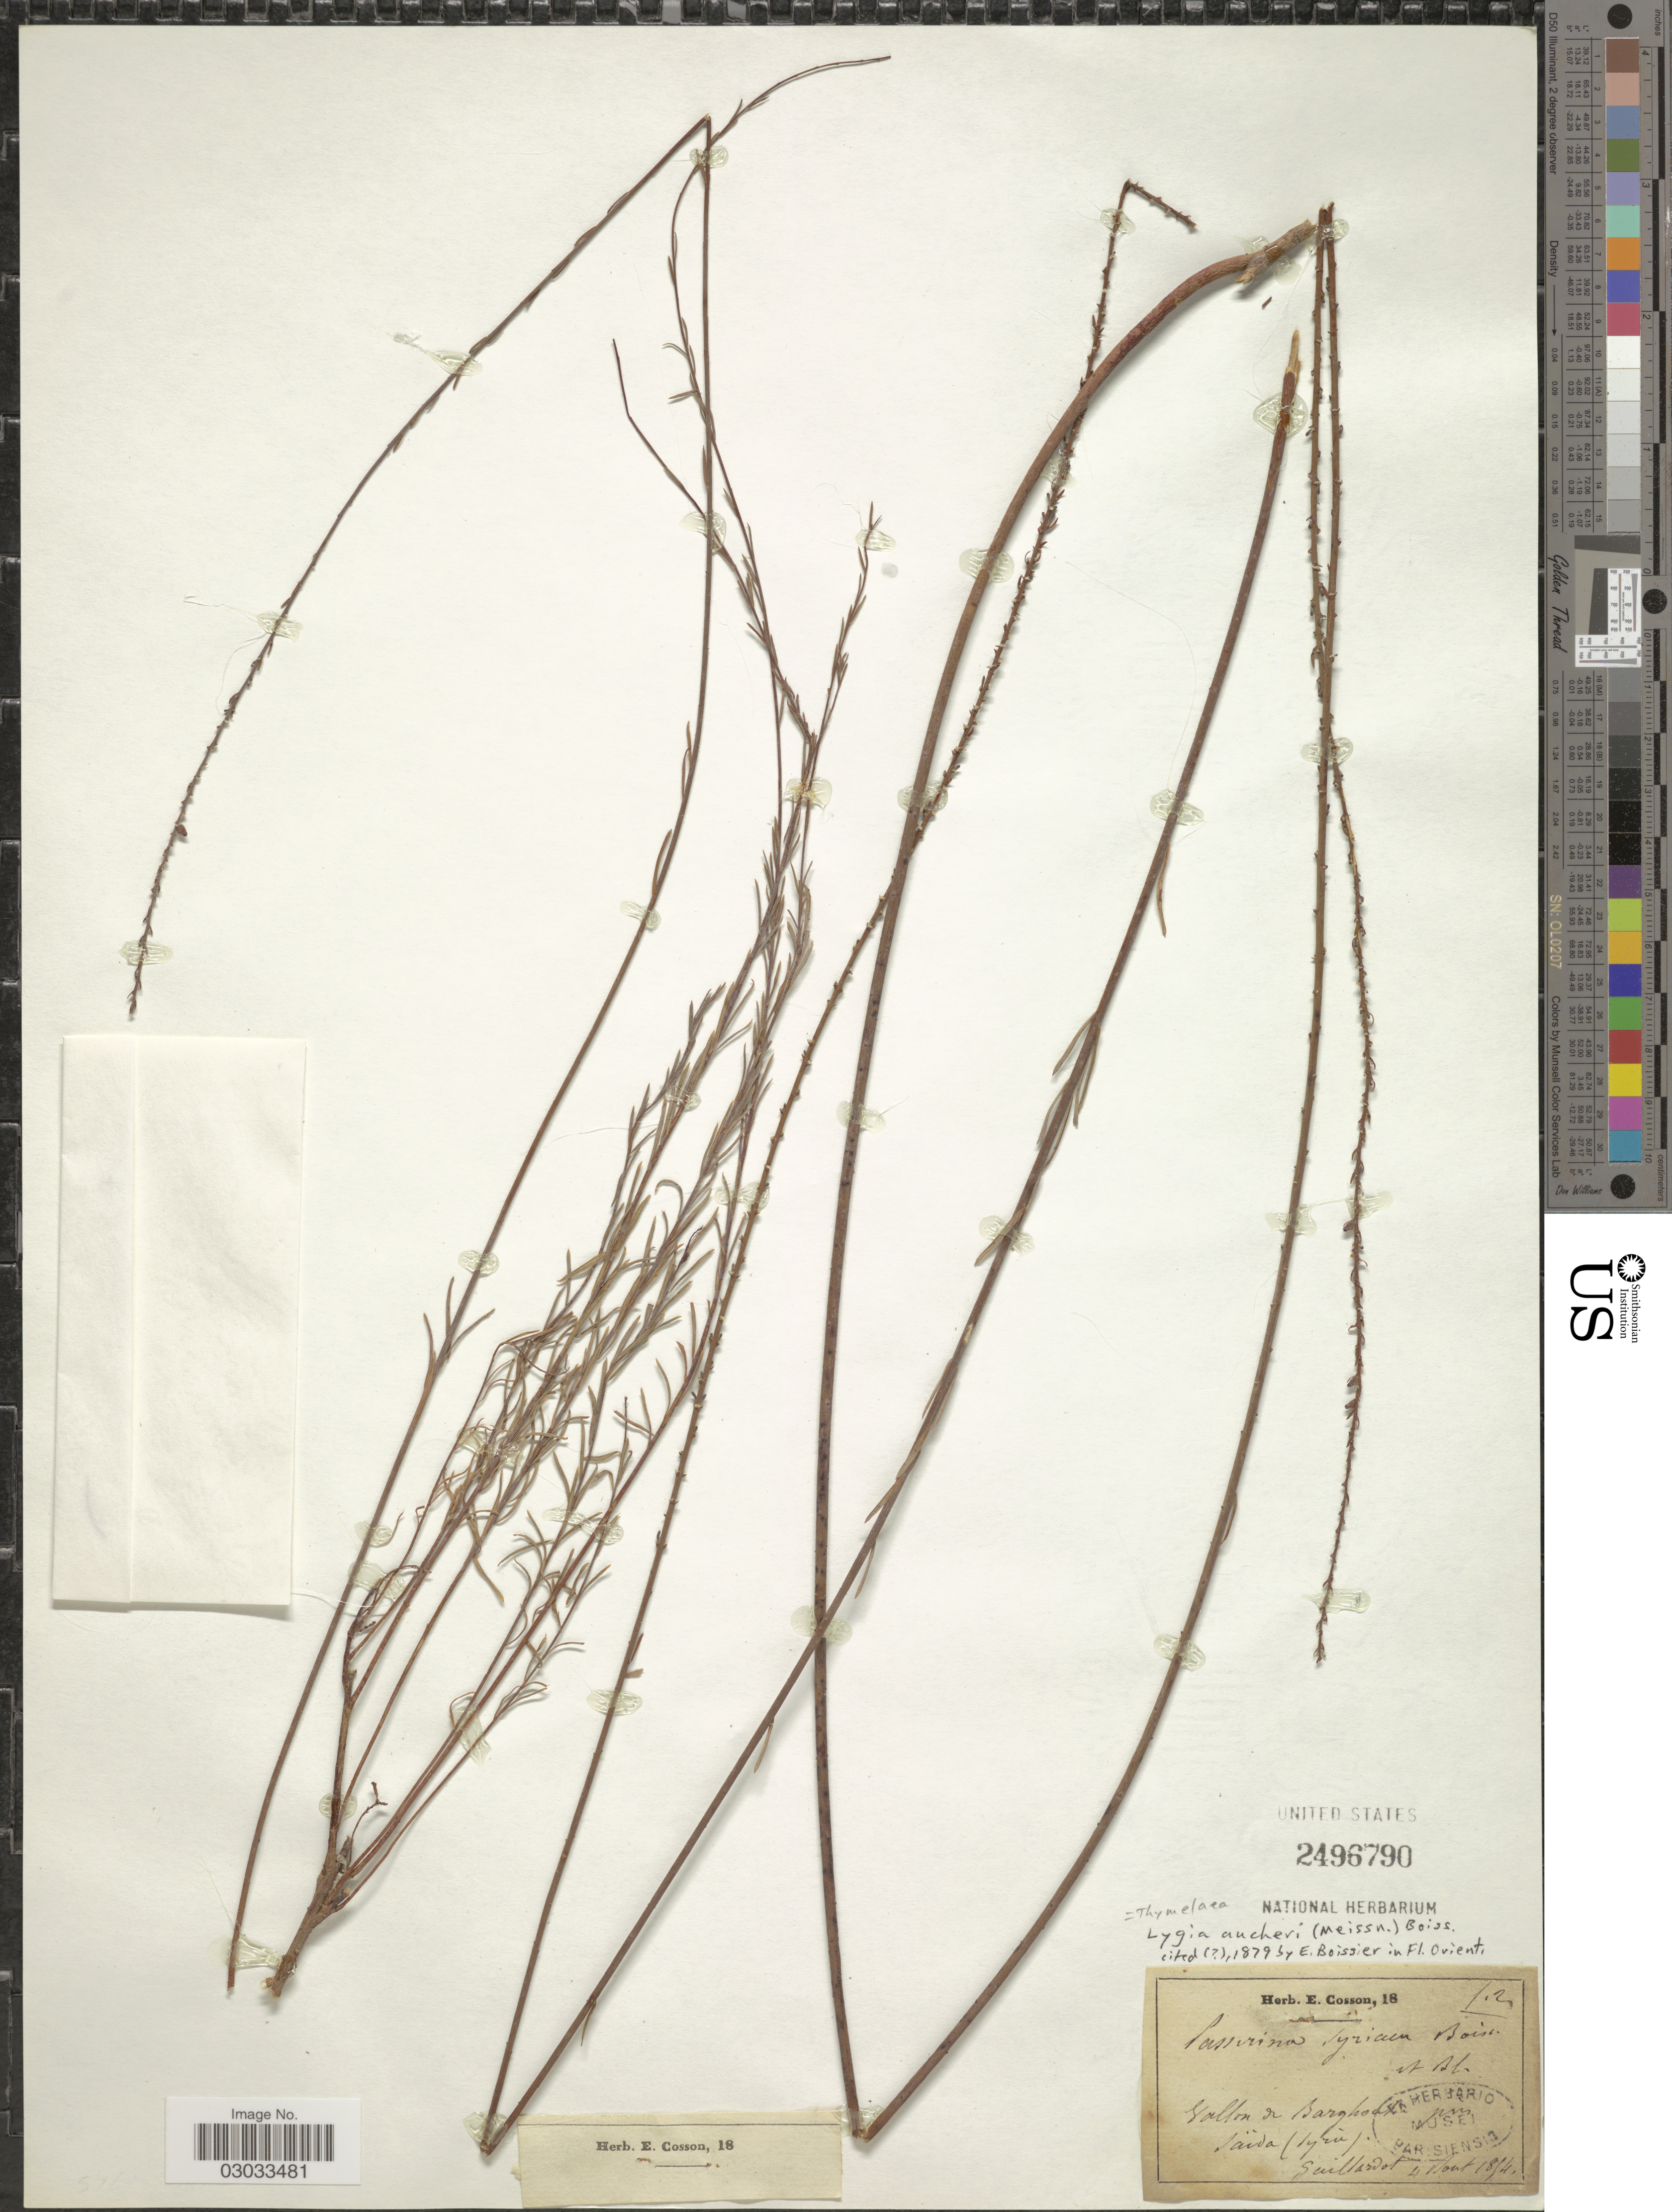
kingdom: Plantae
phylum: Tracheophyta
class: Magnoliopsida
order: Malvales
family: Thymelaeaceae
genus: Thymelaea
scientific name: Thymelaea aucheri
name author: Meisn.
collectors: Gaillardot, --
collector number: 12*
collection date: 1854-08-04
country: Syria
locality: Vallon de Barghout Saïda.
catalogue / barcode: US 2496790